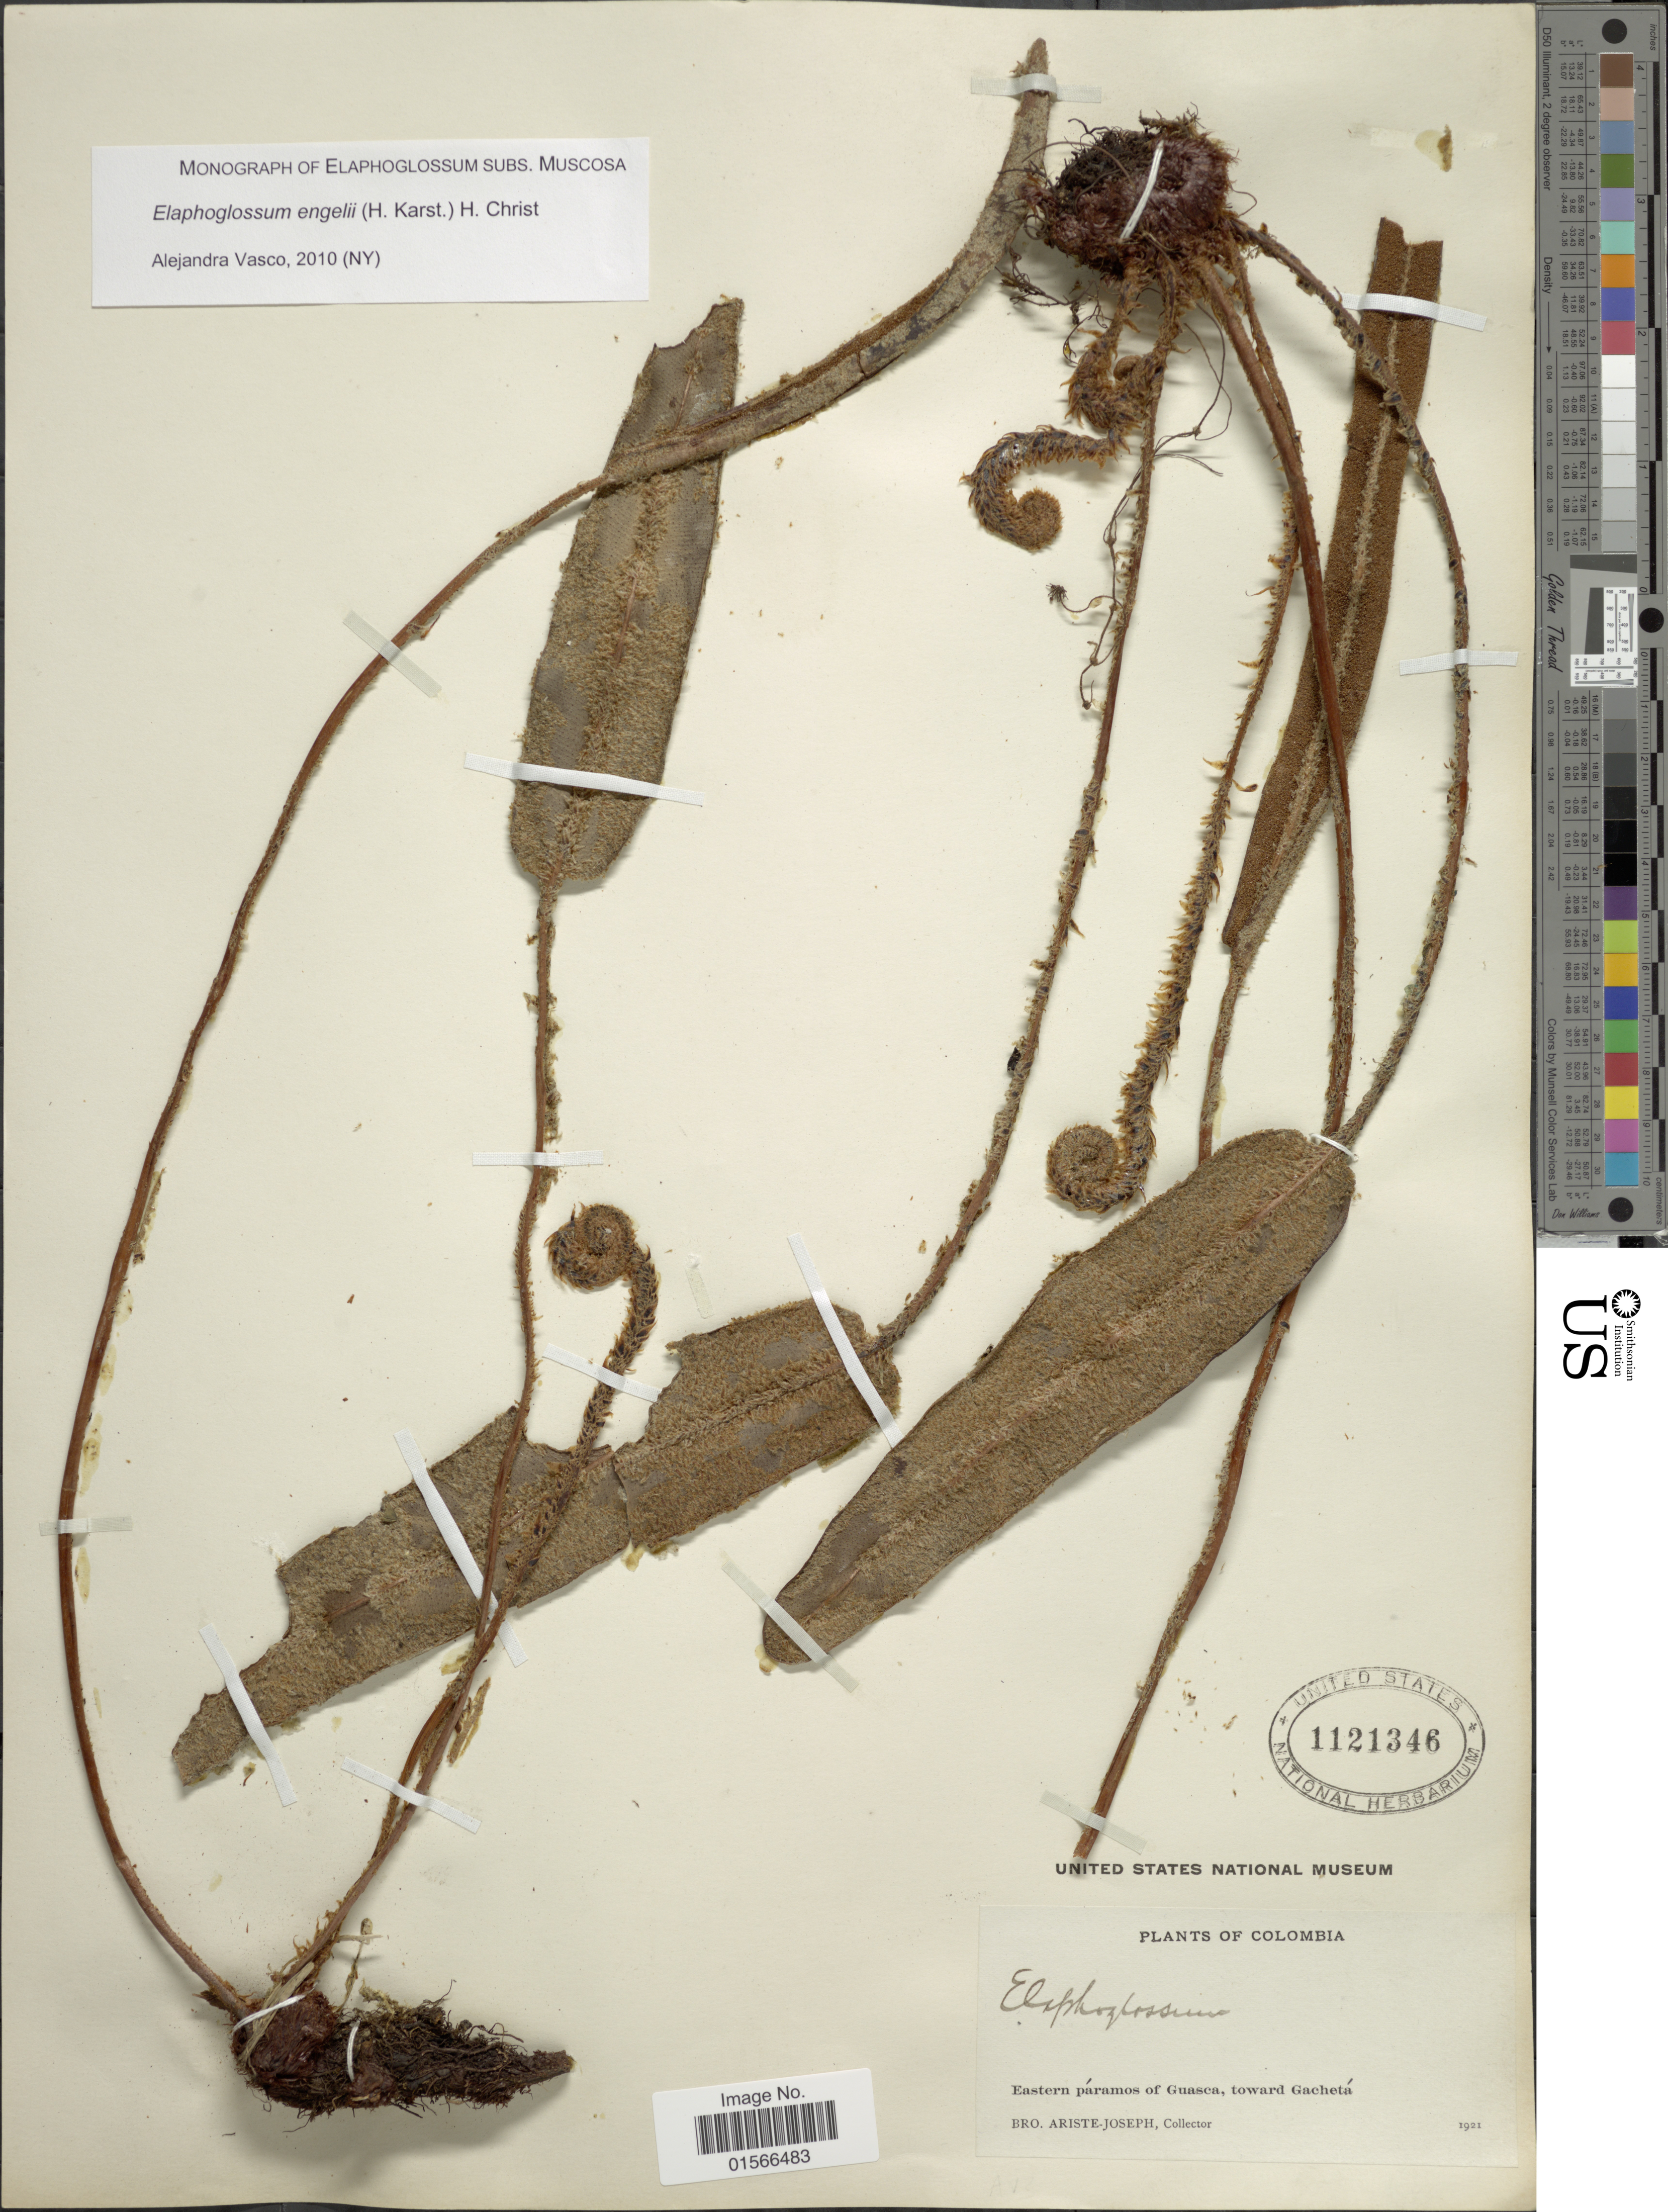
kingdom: Plantae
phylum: Tracheophyta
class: Polypodiopsida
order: Polypodiales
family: Dryopteridaceae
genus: Elaphoglossum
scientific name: Elaphoglossum engelii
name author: (H. Karst.) Christ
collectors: Bro. Ariste-Joseph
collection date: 1921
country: Colombia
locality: Eastern páramos of Guasca, toward Gachetá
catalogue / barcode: US 1121346